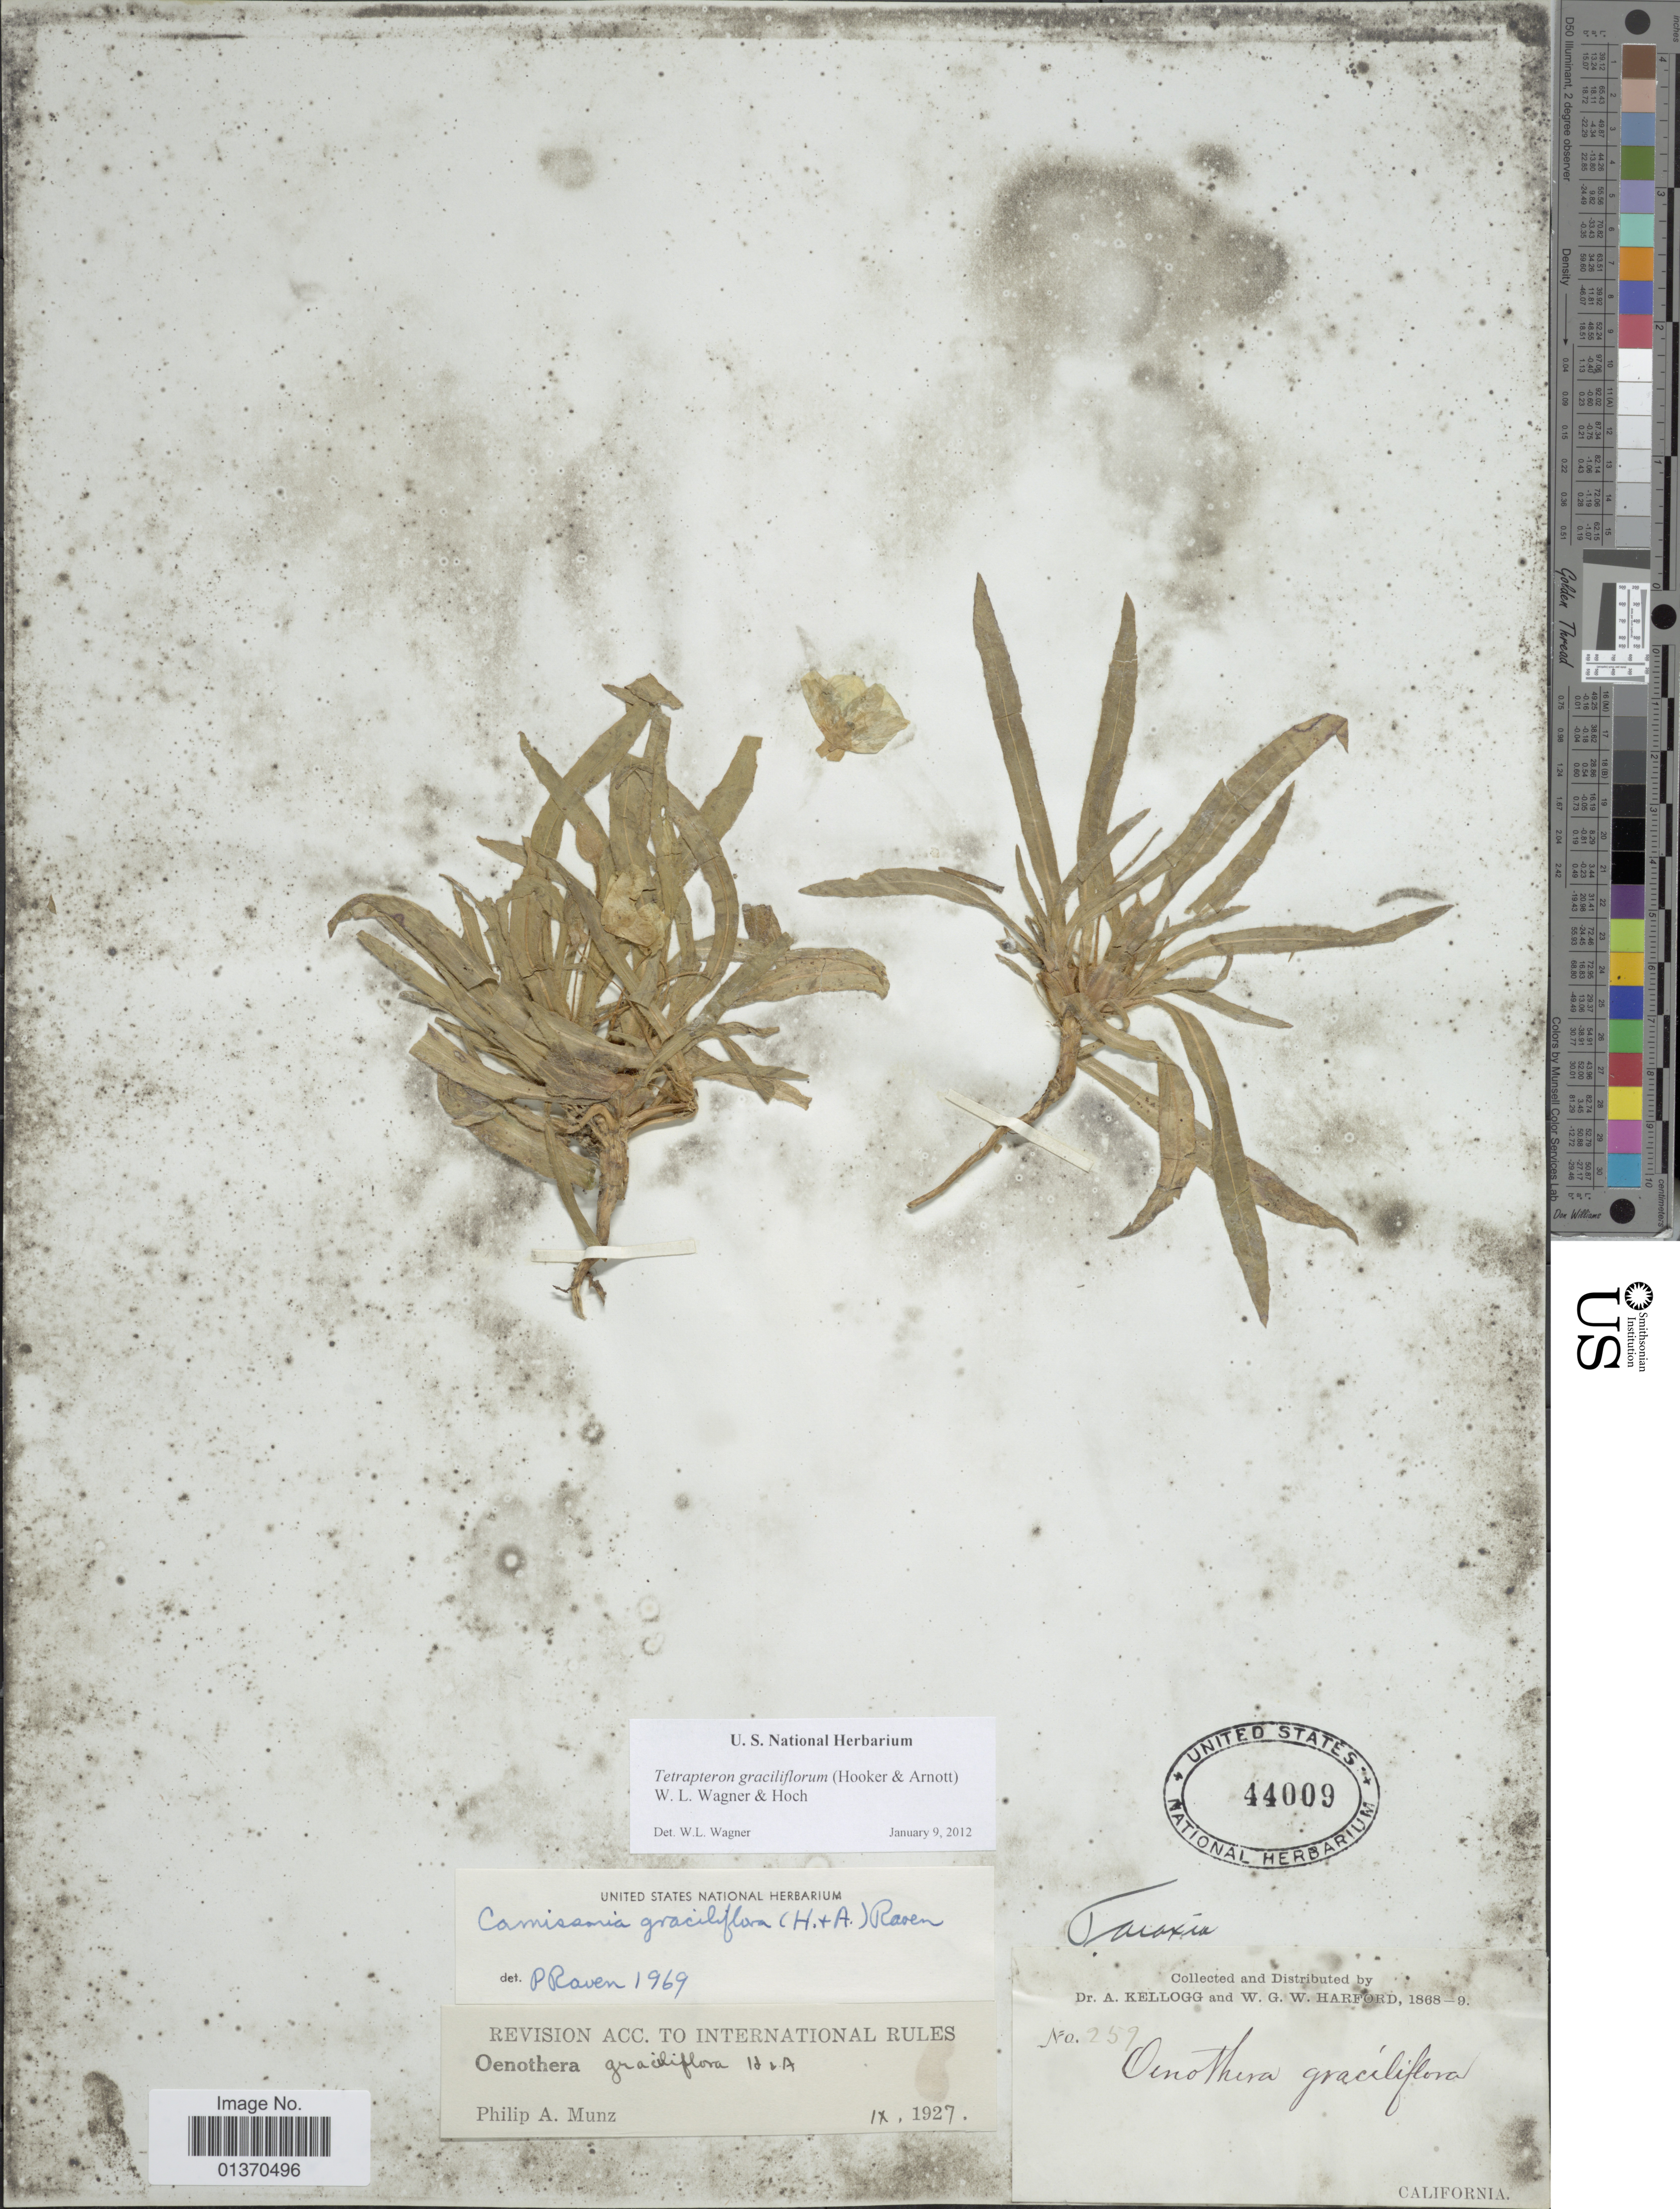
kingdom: Plantae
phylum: Tracheophyta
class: Magnoliopsida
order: Myrtales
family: Onagraceae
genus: Tetrapteron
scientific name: Tetrapteron graciliflorum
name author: (Hook. & Arn.) W.L. Wagner & Hoch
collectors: A. Kellogg & W. G. W. Harford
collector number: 259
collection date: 1868/1869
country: United States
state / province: California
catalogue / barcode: US 44009